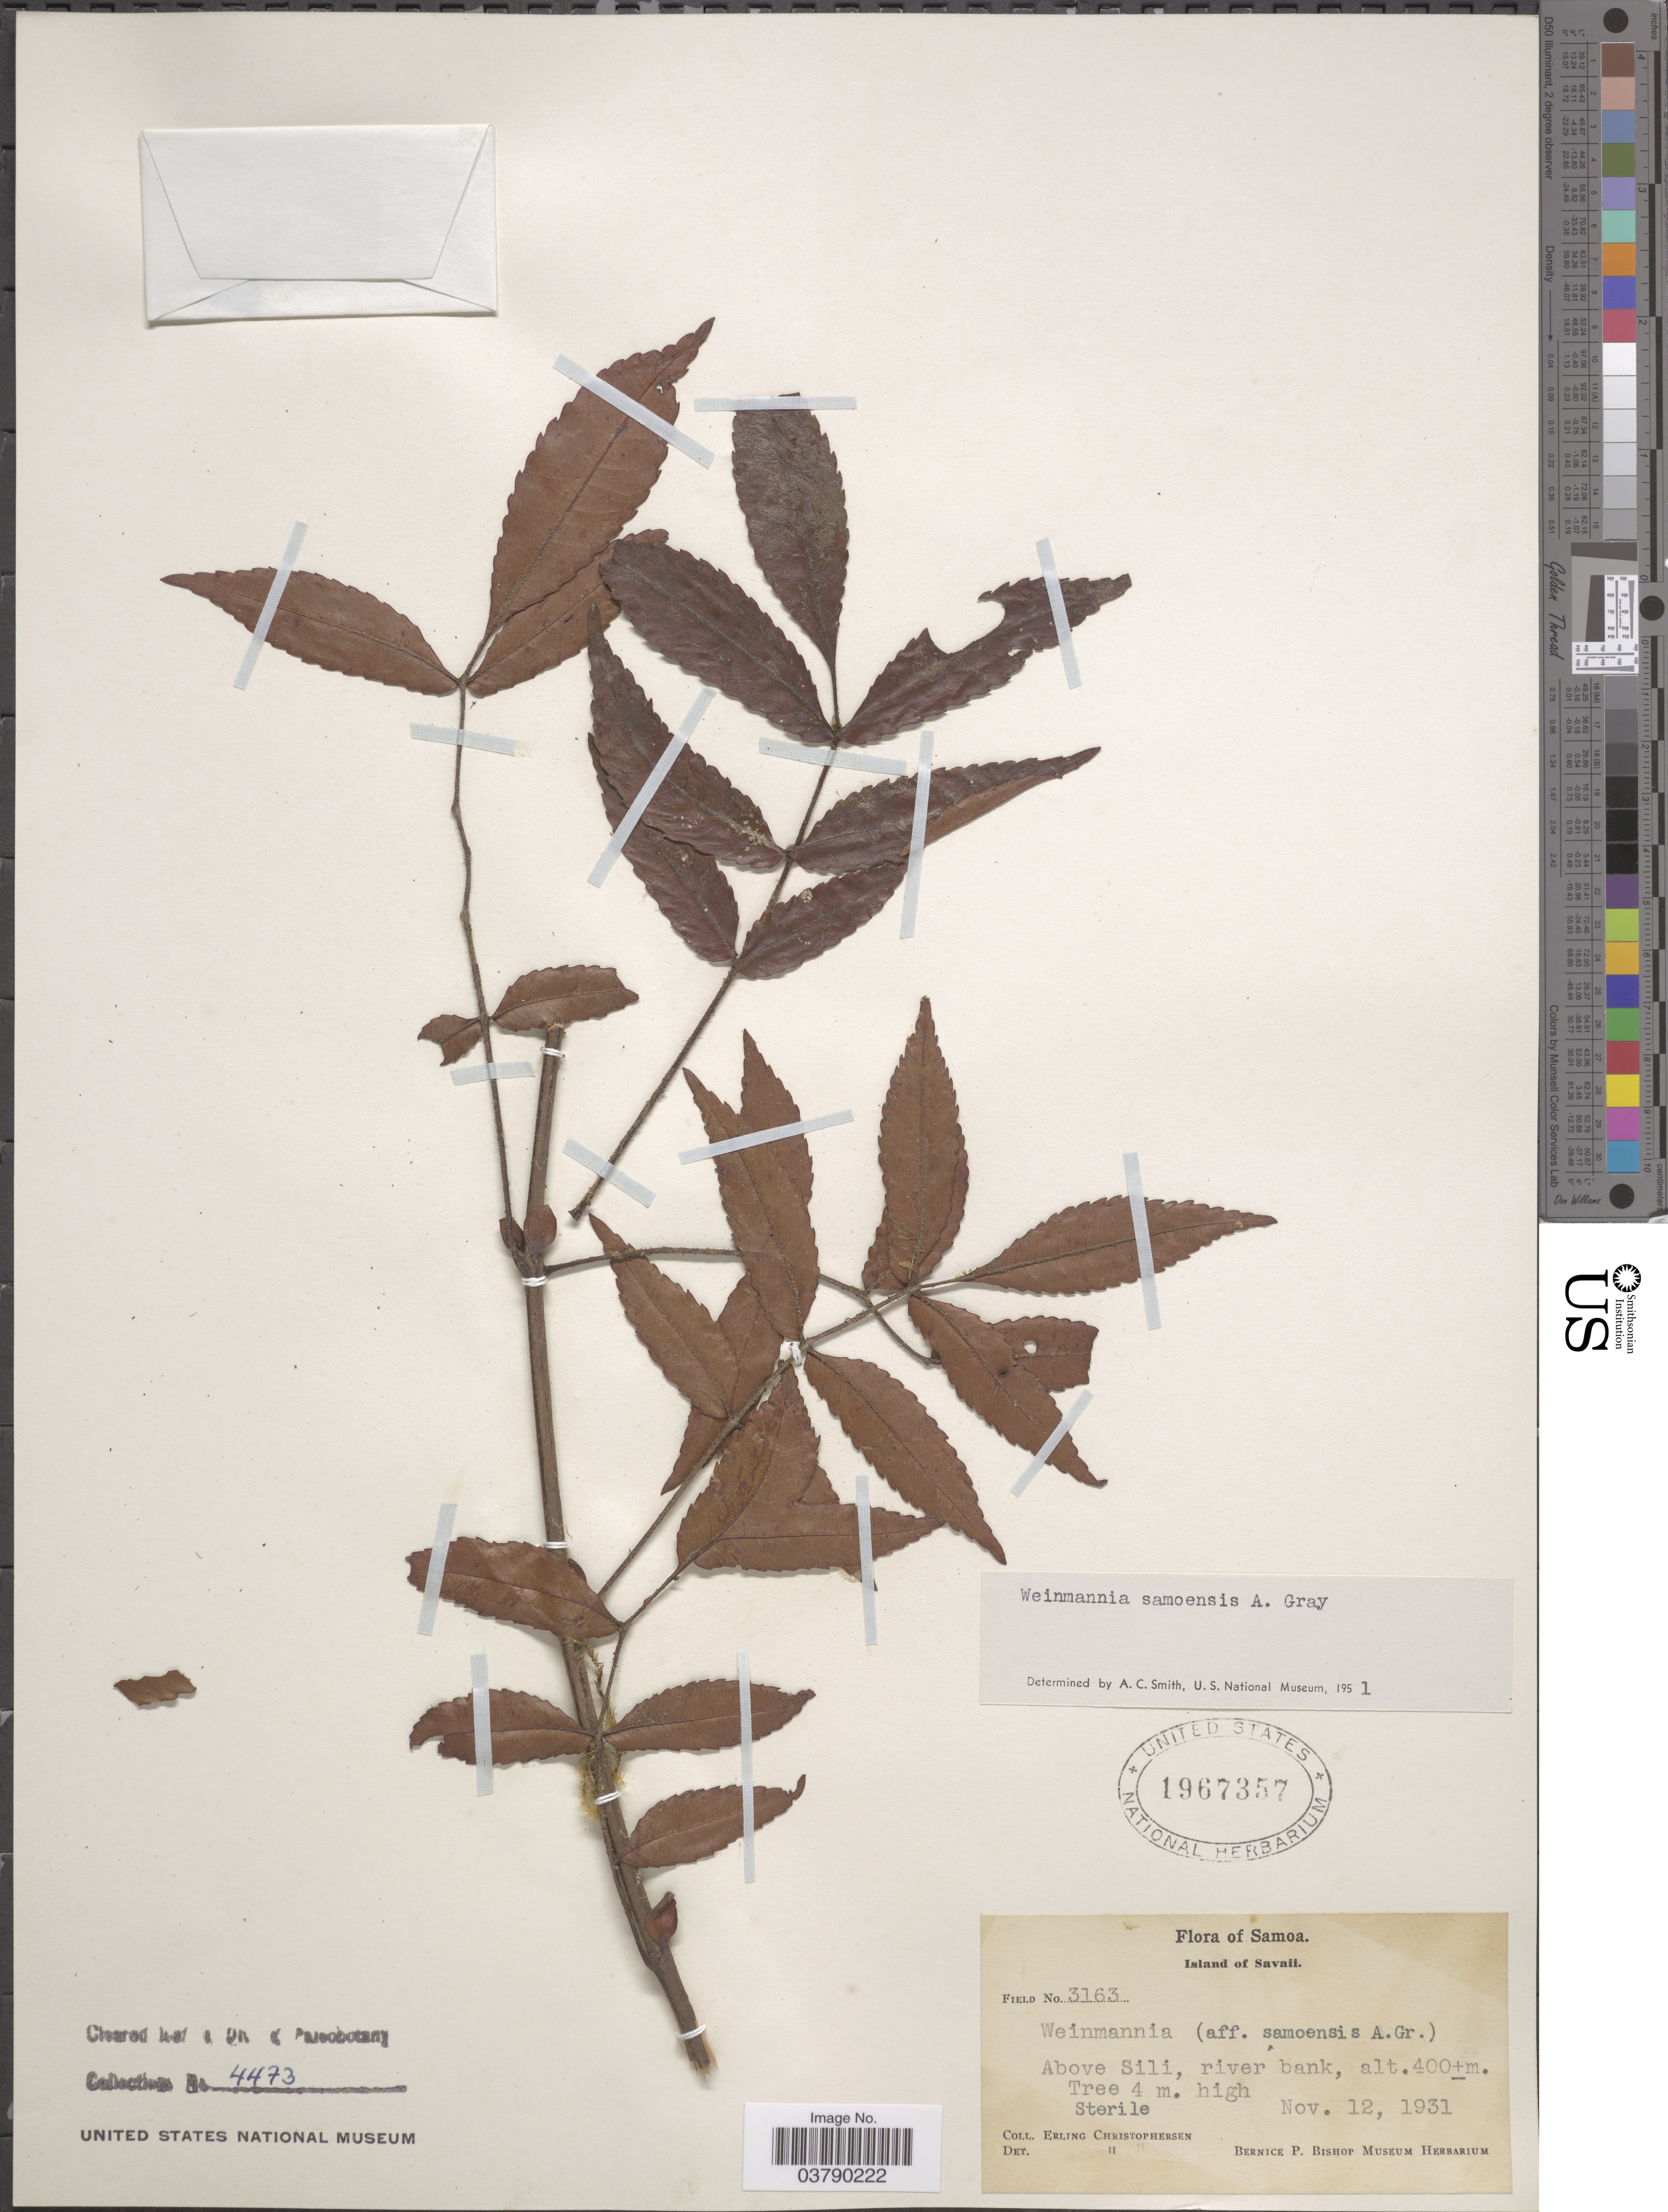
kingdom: Plantae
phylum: Tracheophyta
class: Magnoliopsida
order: Oxalidales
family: Cunoniaceae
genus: Pterophylla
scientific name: Pterophylla samoensis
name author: (A. Gray) Pillon & H.C. Hopkins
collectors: E. Christophersen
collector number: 3163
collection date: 1931-11-12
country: Samoa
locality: Samoa. Island of Savaii. Above Sili, river bank.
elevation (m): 400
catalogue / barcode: US 1967357